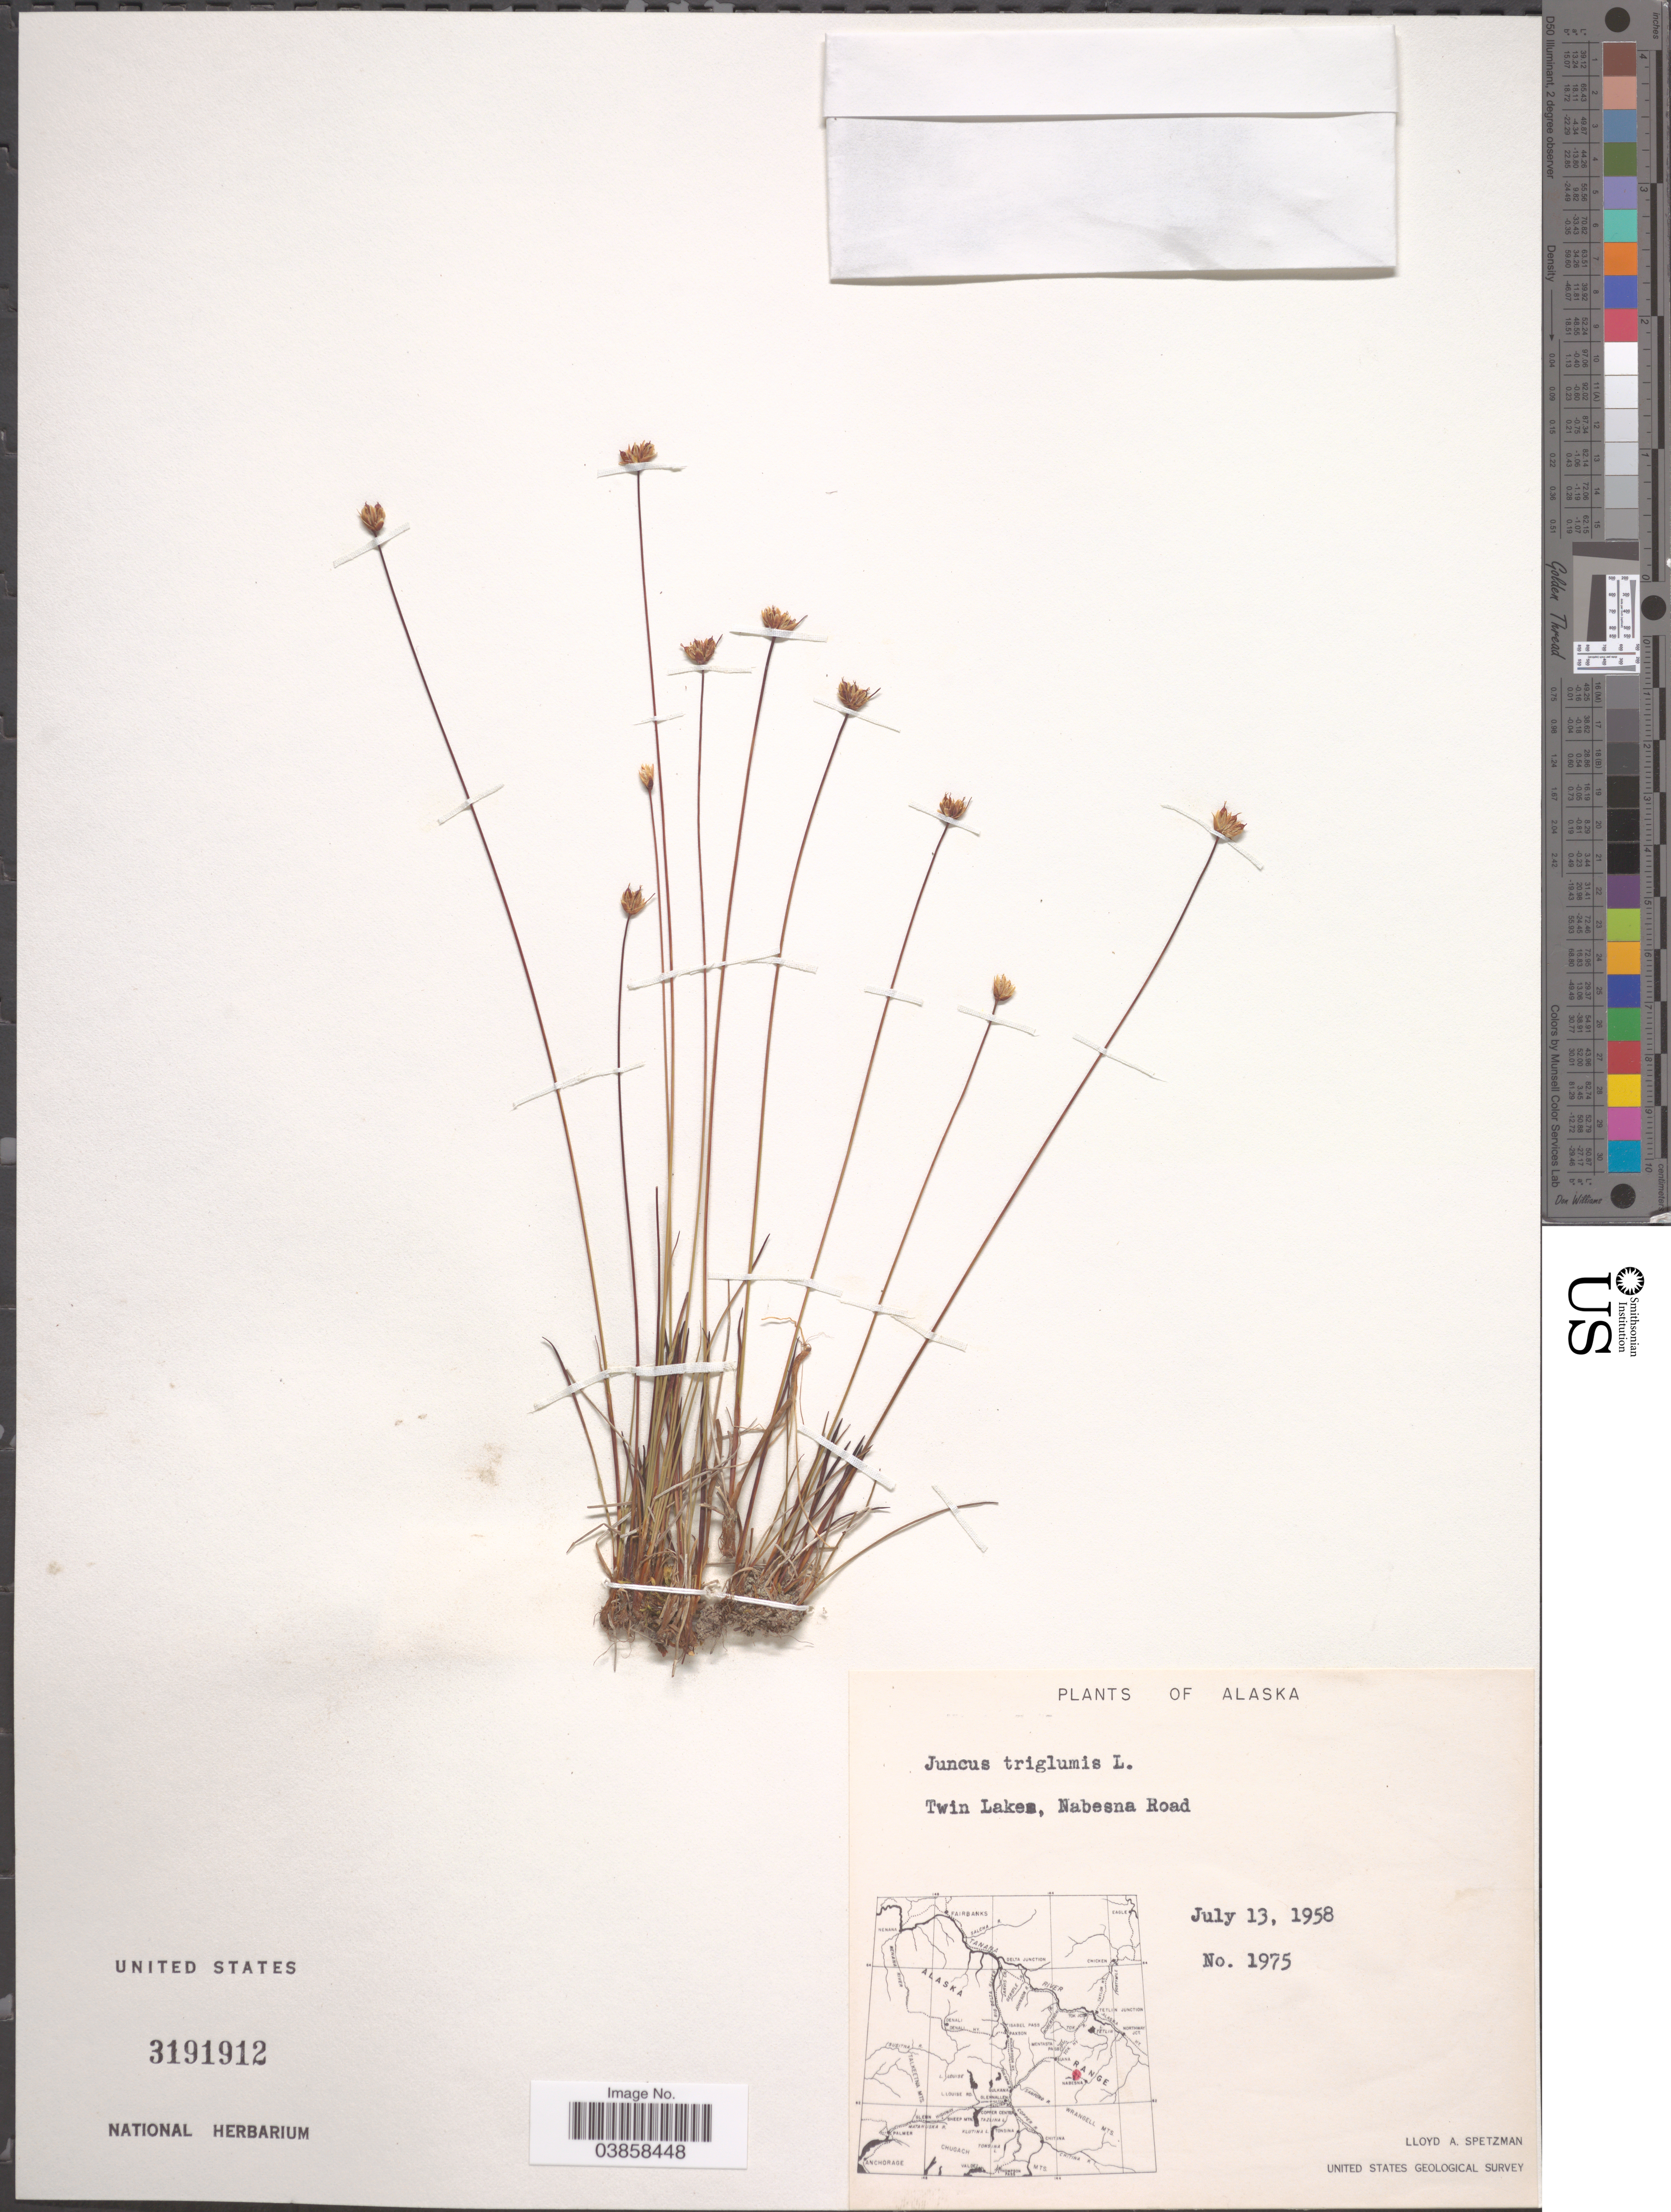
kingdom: Plantae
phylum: Tracheophyta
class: Liliopsida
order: Poales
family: Juncaceae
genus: Juncus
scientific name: Juncus triglumis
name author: L.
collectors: L. Spetzman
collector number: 1975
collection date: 1958-07-13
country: United States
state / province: Alaska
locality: Twin Lakes, Nabesna Road.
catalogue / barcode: US 3191912